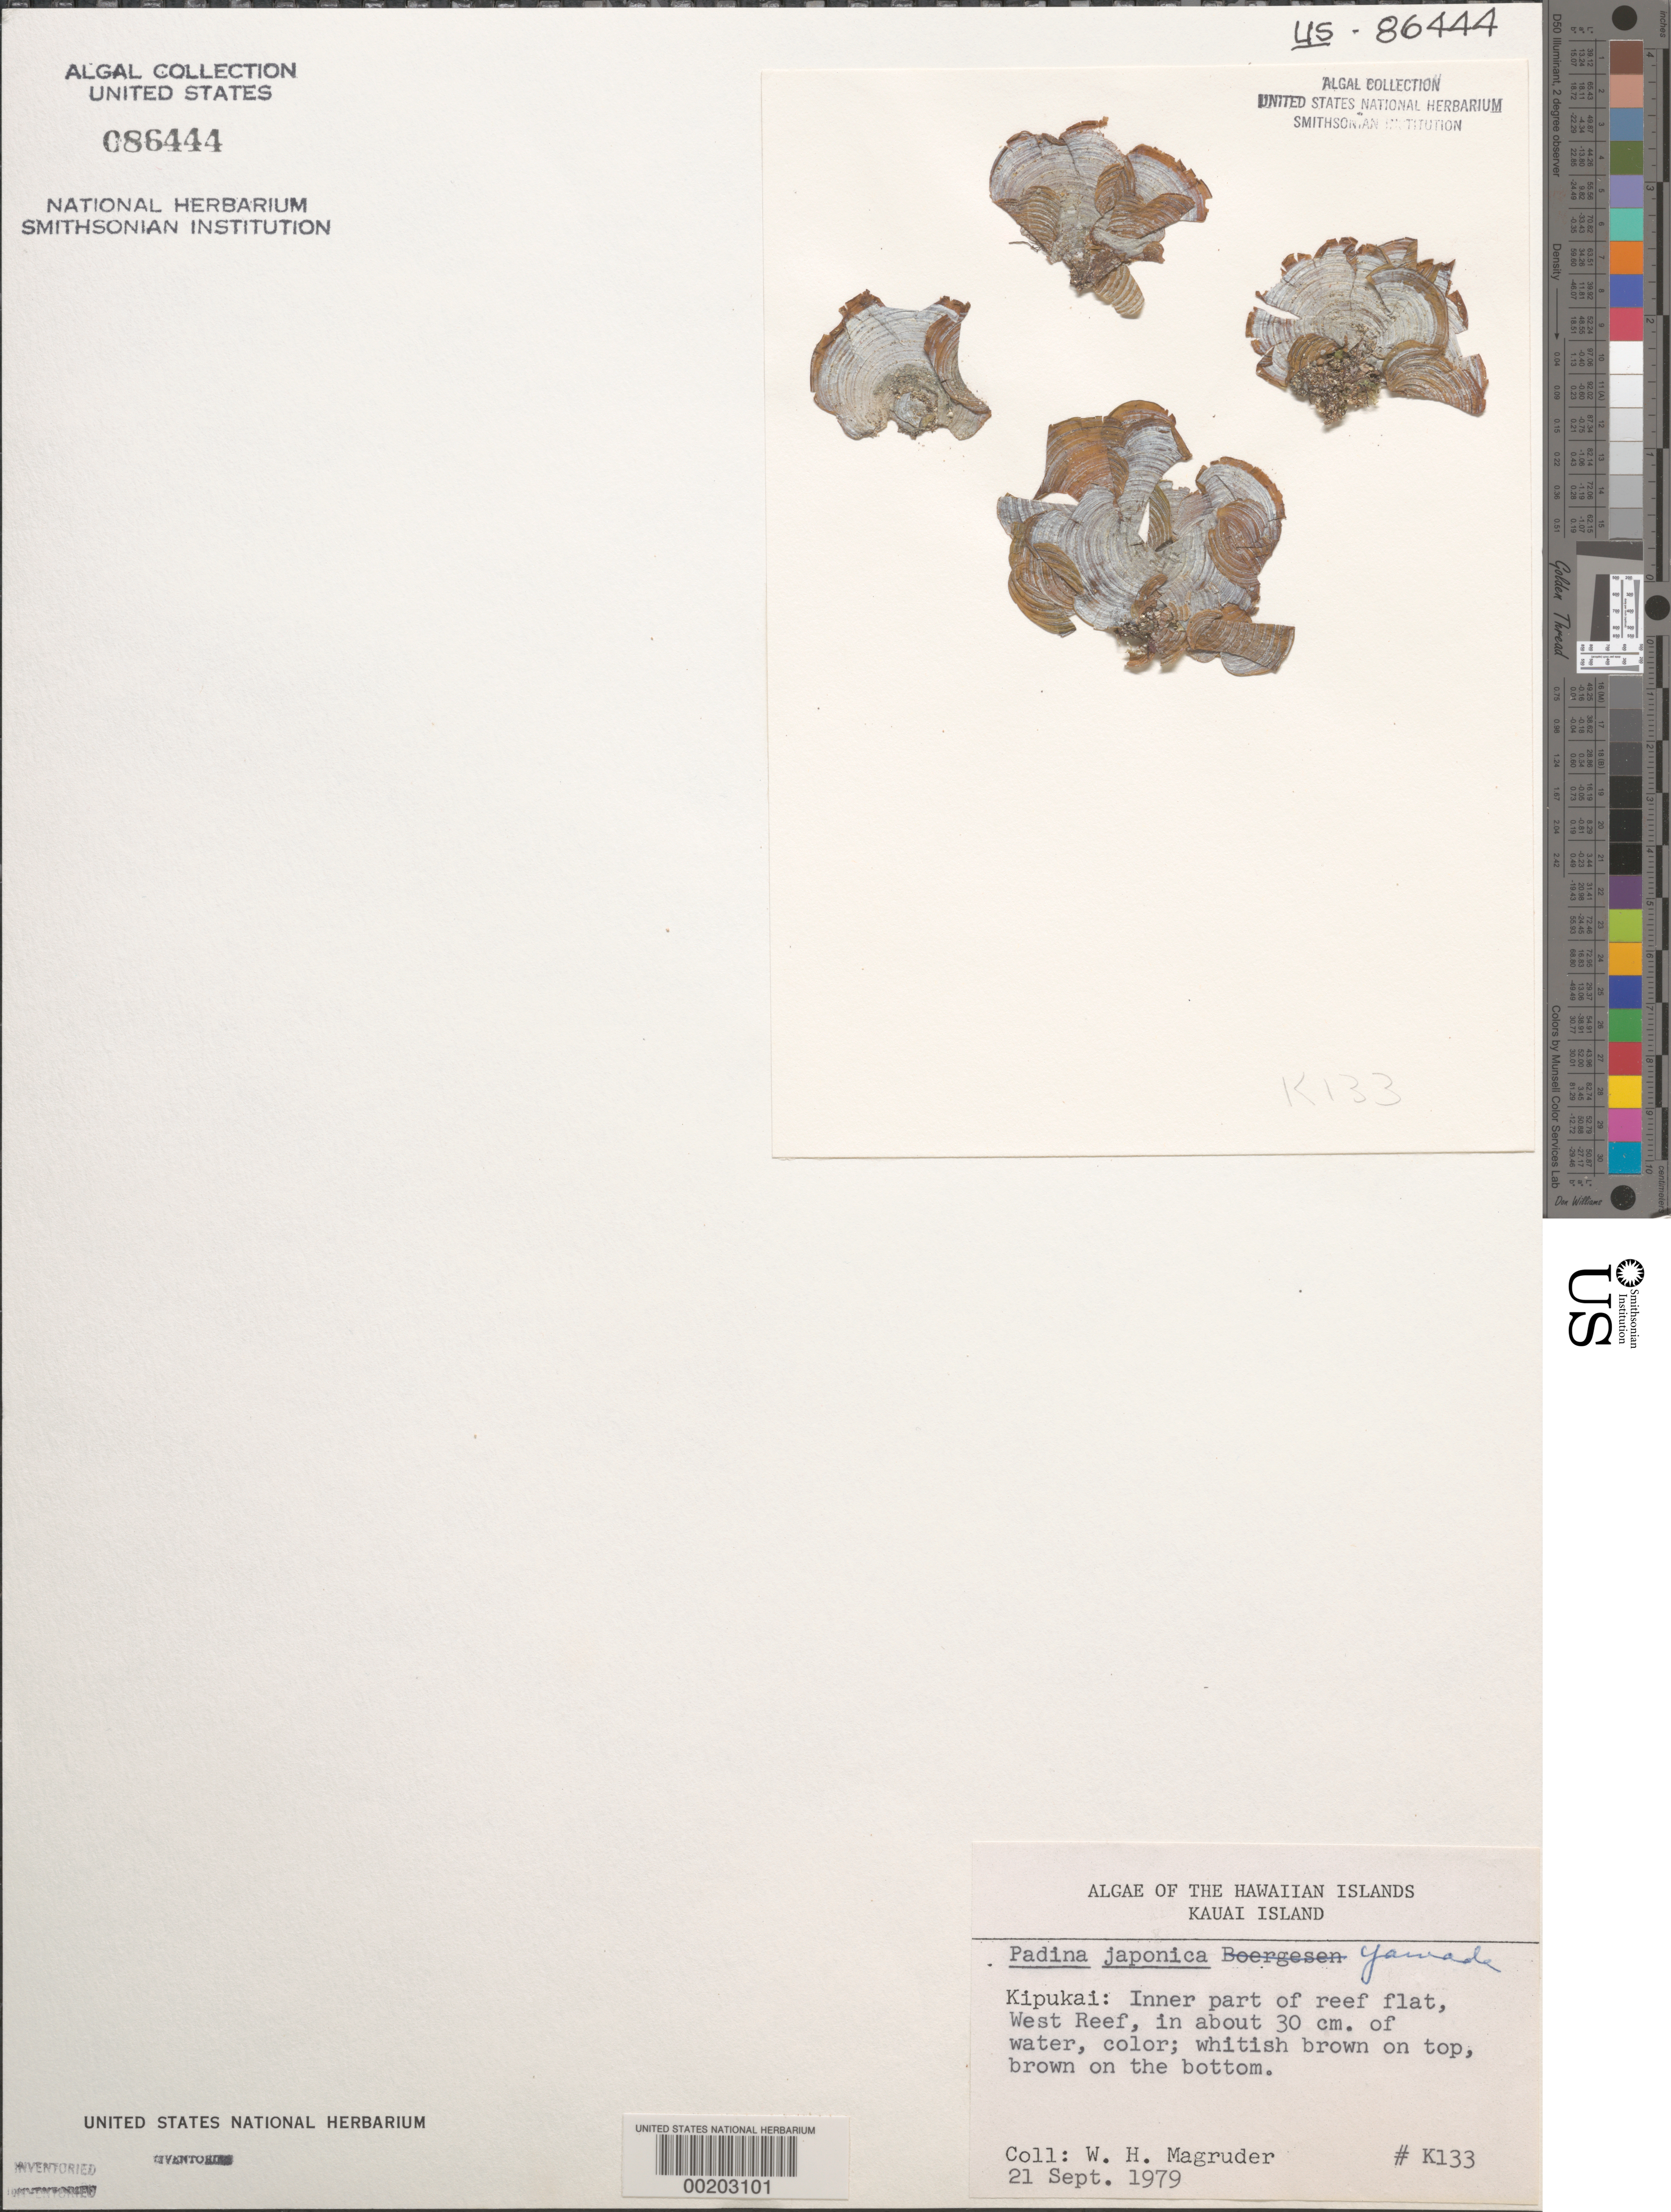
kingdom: Chromista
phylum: Ochrophyta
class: Phaeophyceae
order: Dictyotales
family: Dictyotaceae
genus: Padina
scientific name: Padina japonica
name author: Yamada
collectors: W. Magruder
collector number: K133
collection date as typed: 21 Sep 1979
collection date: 1979-09-21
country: United States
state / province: Hawaii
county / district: Kauai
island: Kaua'i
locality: Kipukai, West Reef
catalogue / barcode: US 86444